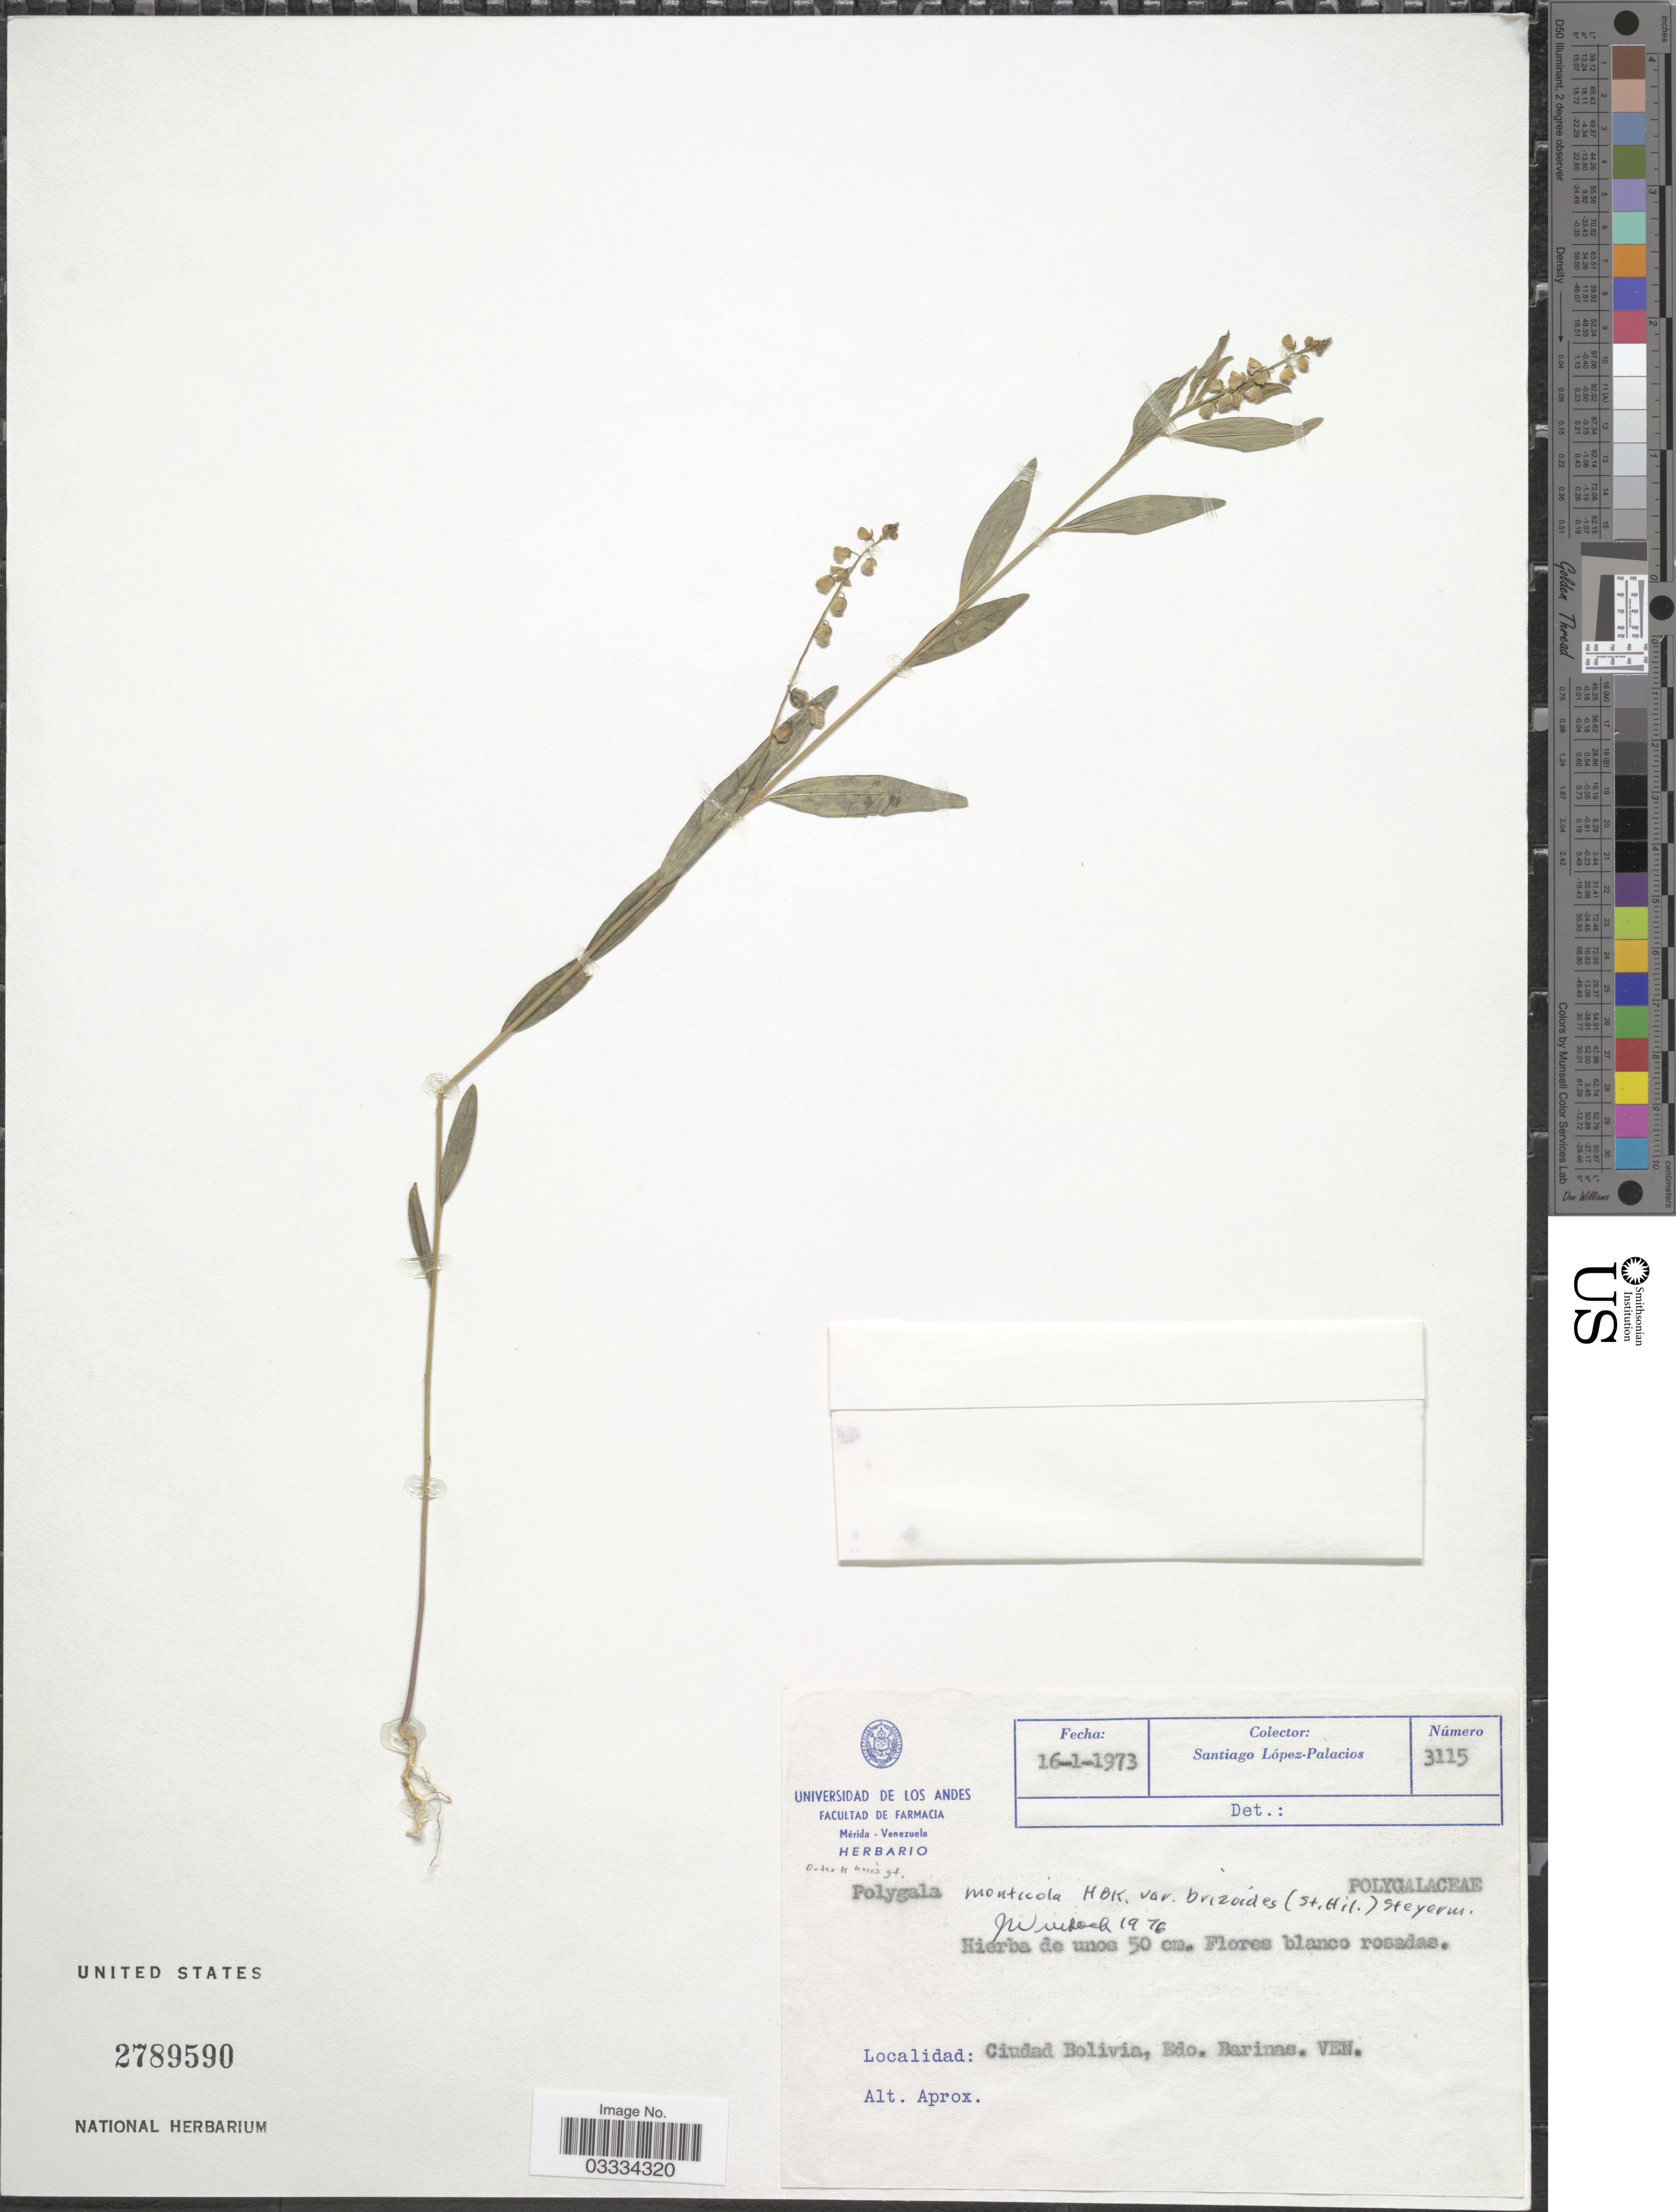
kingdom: Plantae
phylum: Tracheophyta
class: Magnoliopsida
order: Fabales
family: Polygalaceae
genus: Asemeia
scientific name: Asemeia violacea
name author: (Aubl.) J.F.B. Pastore & J.R. Abbott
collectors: S. López-Palacios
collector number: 3115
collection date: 1973-01-16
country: Venezuela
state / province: Barinas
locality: Ciudad Bolivia.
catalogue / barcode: US 2789590